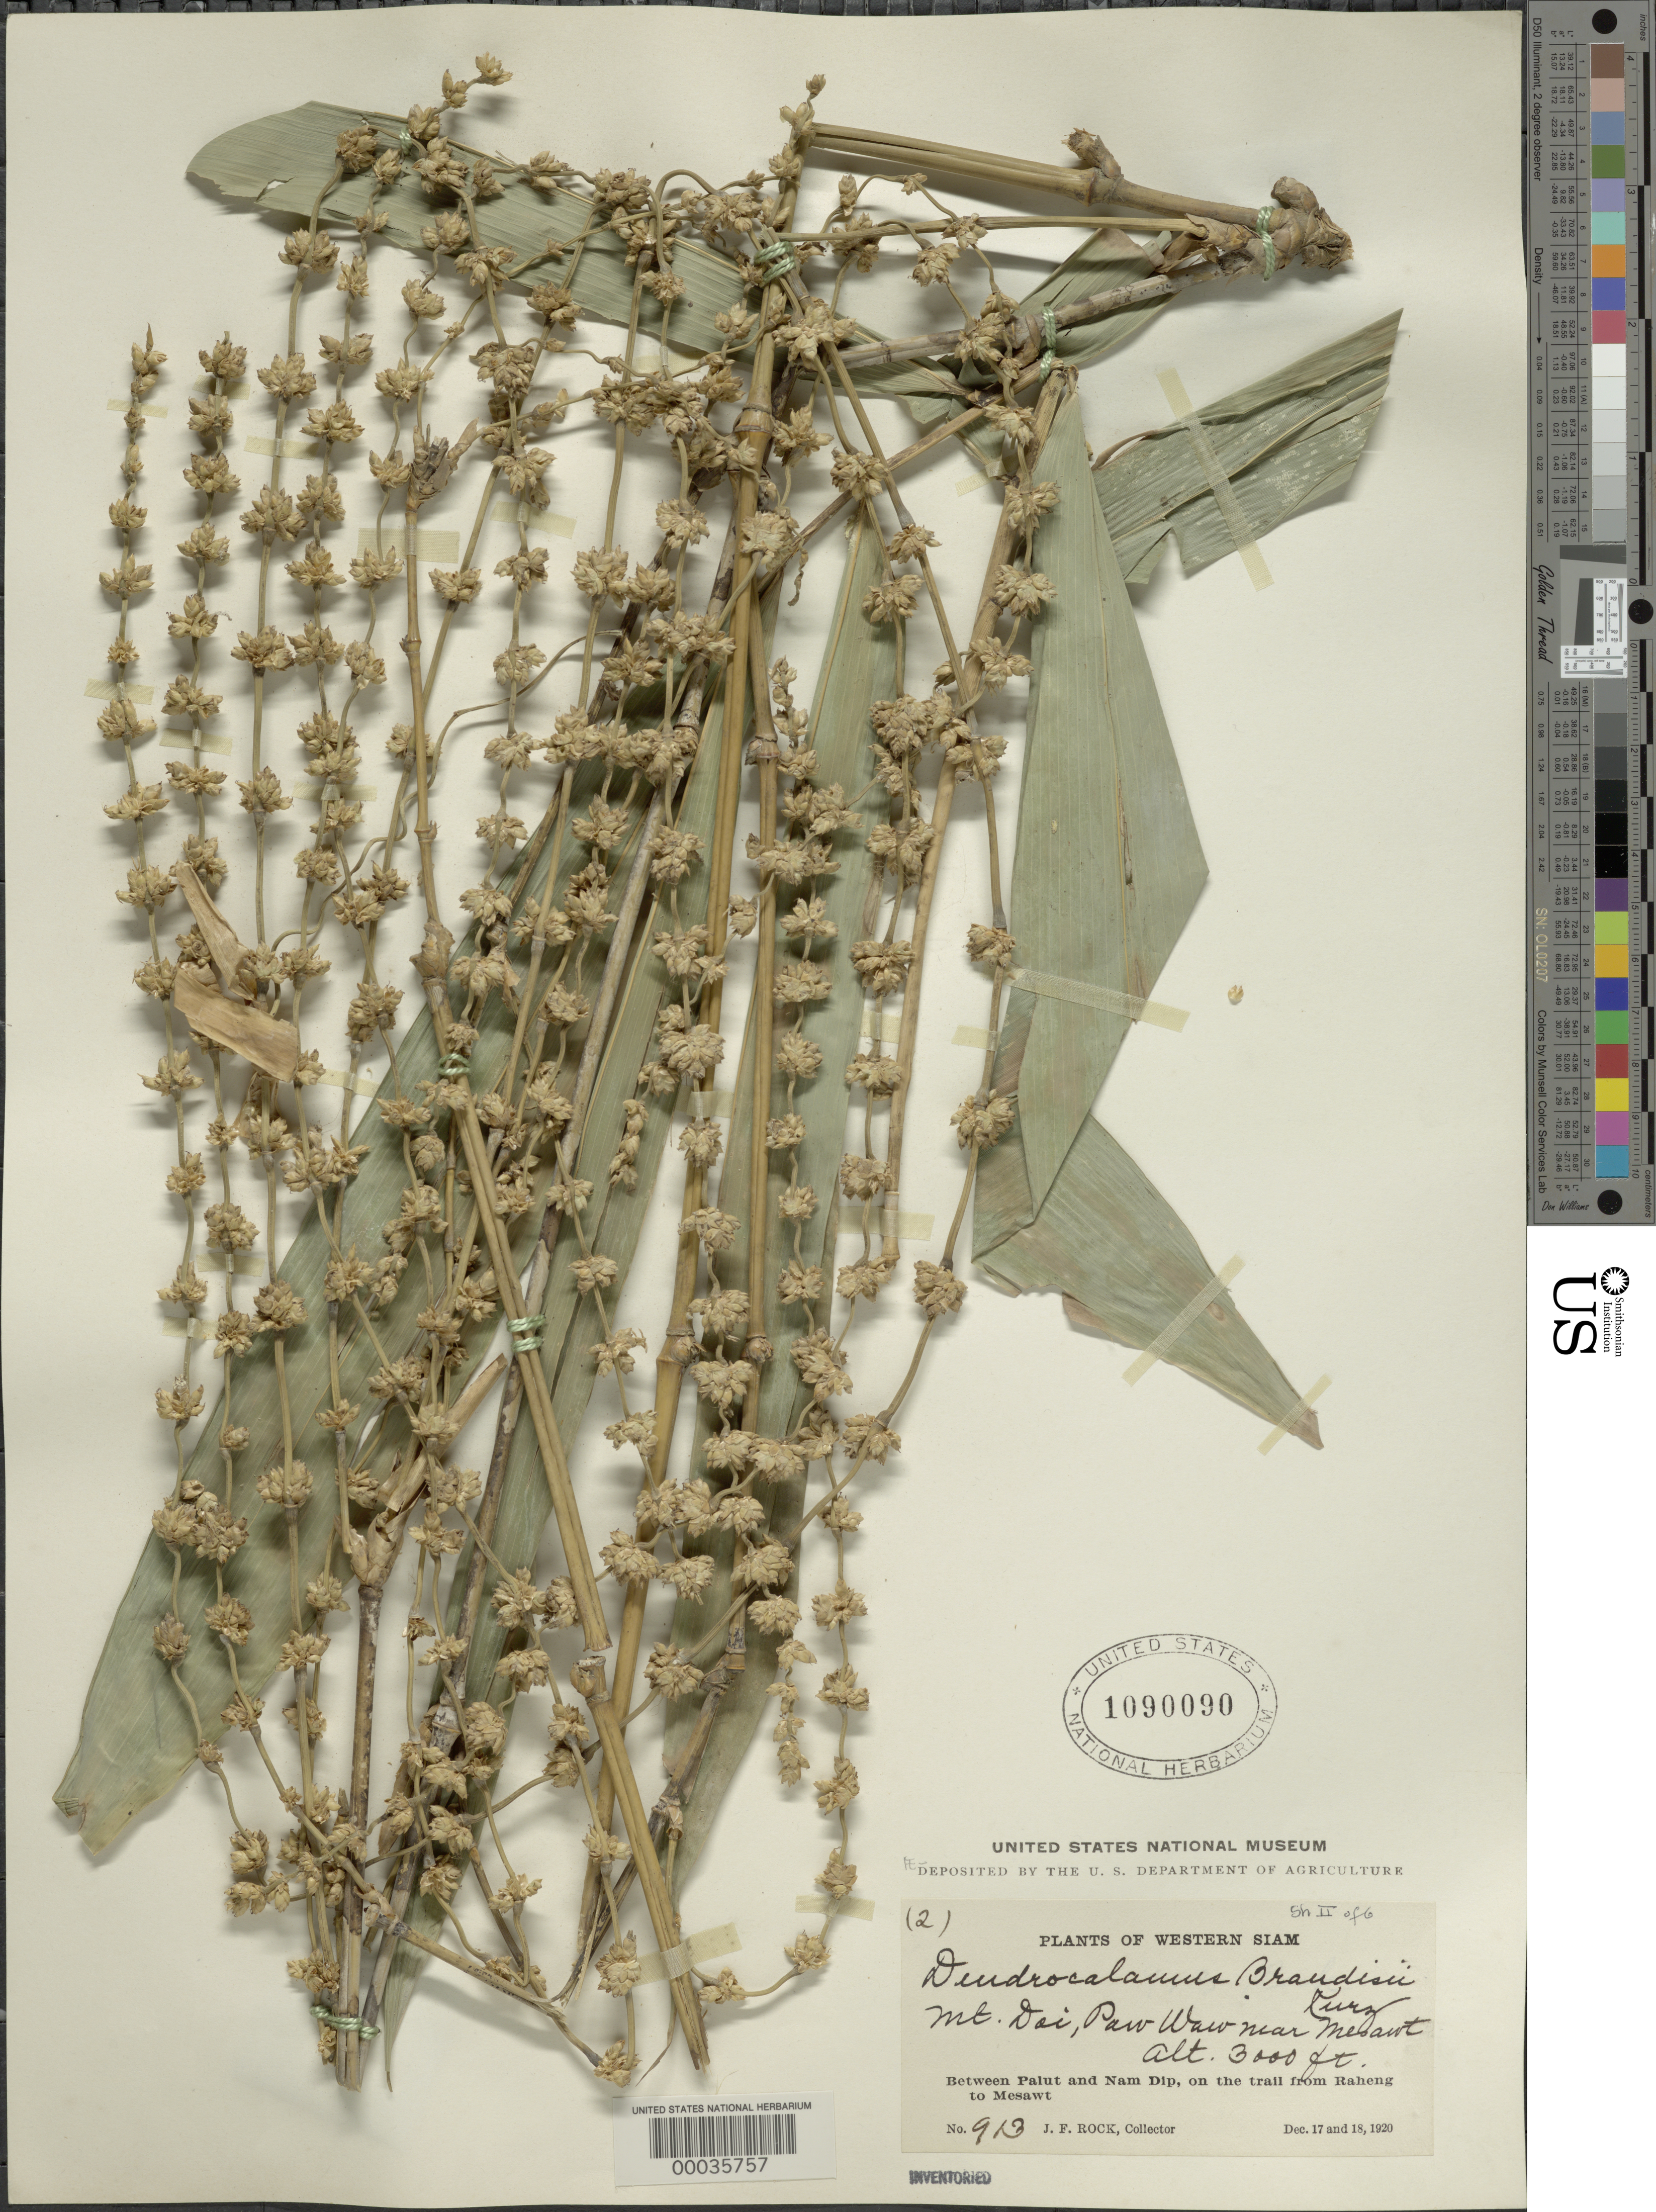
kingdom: Plantae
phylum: Tracheophyta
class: Liliopsida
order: Poales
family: Poaceae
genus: Dendrocalamus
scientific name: Dendrocalamus brandisii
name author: (Munro) Kurz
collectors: J. F. Rock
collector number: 913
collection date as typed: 17 Dec 1920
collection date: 1920-12-17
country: Thailand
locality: Palut, nam dip, raheng, mesawt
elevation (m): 915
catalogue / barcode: US 1090090